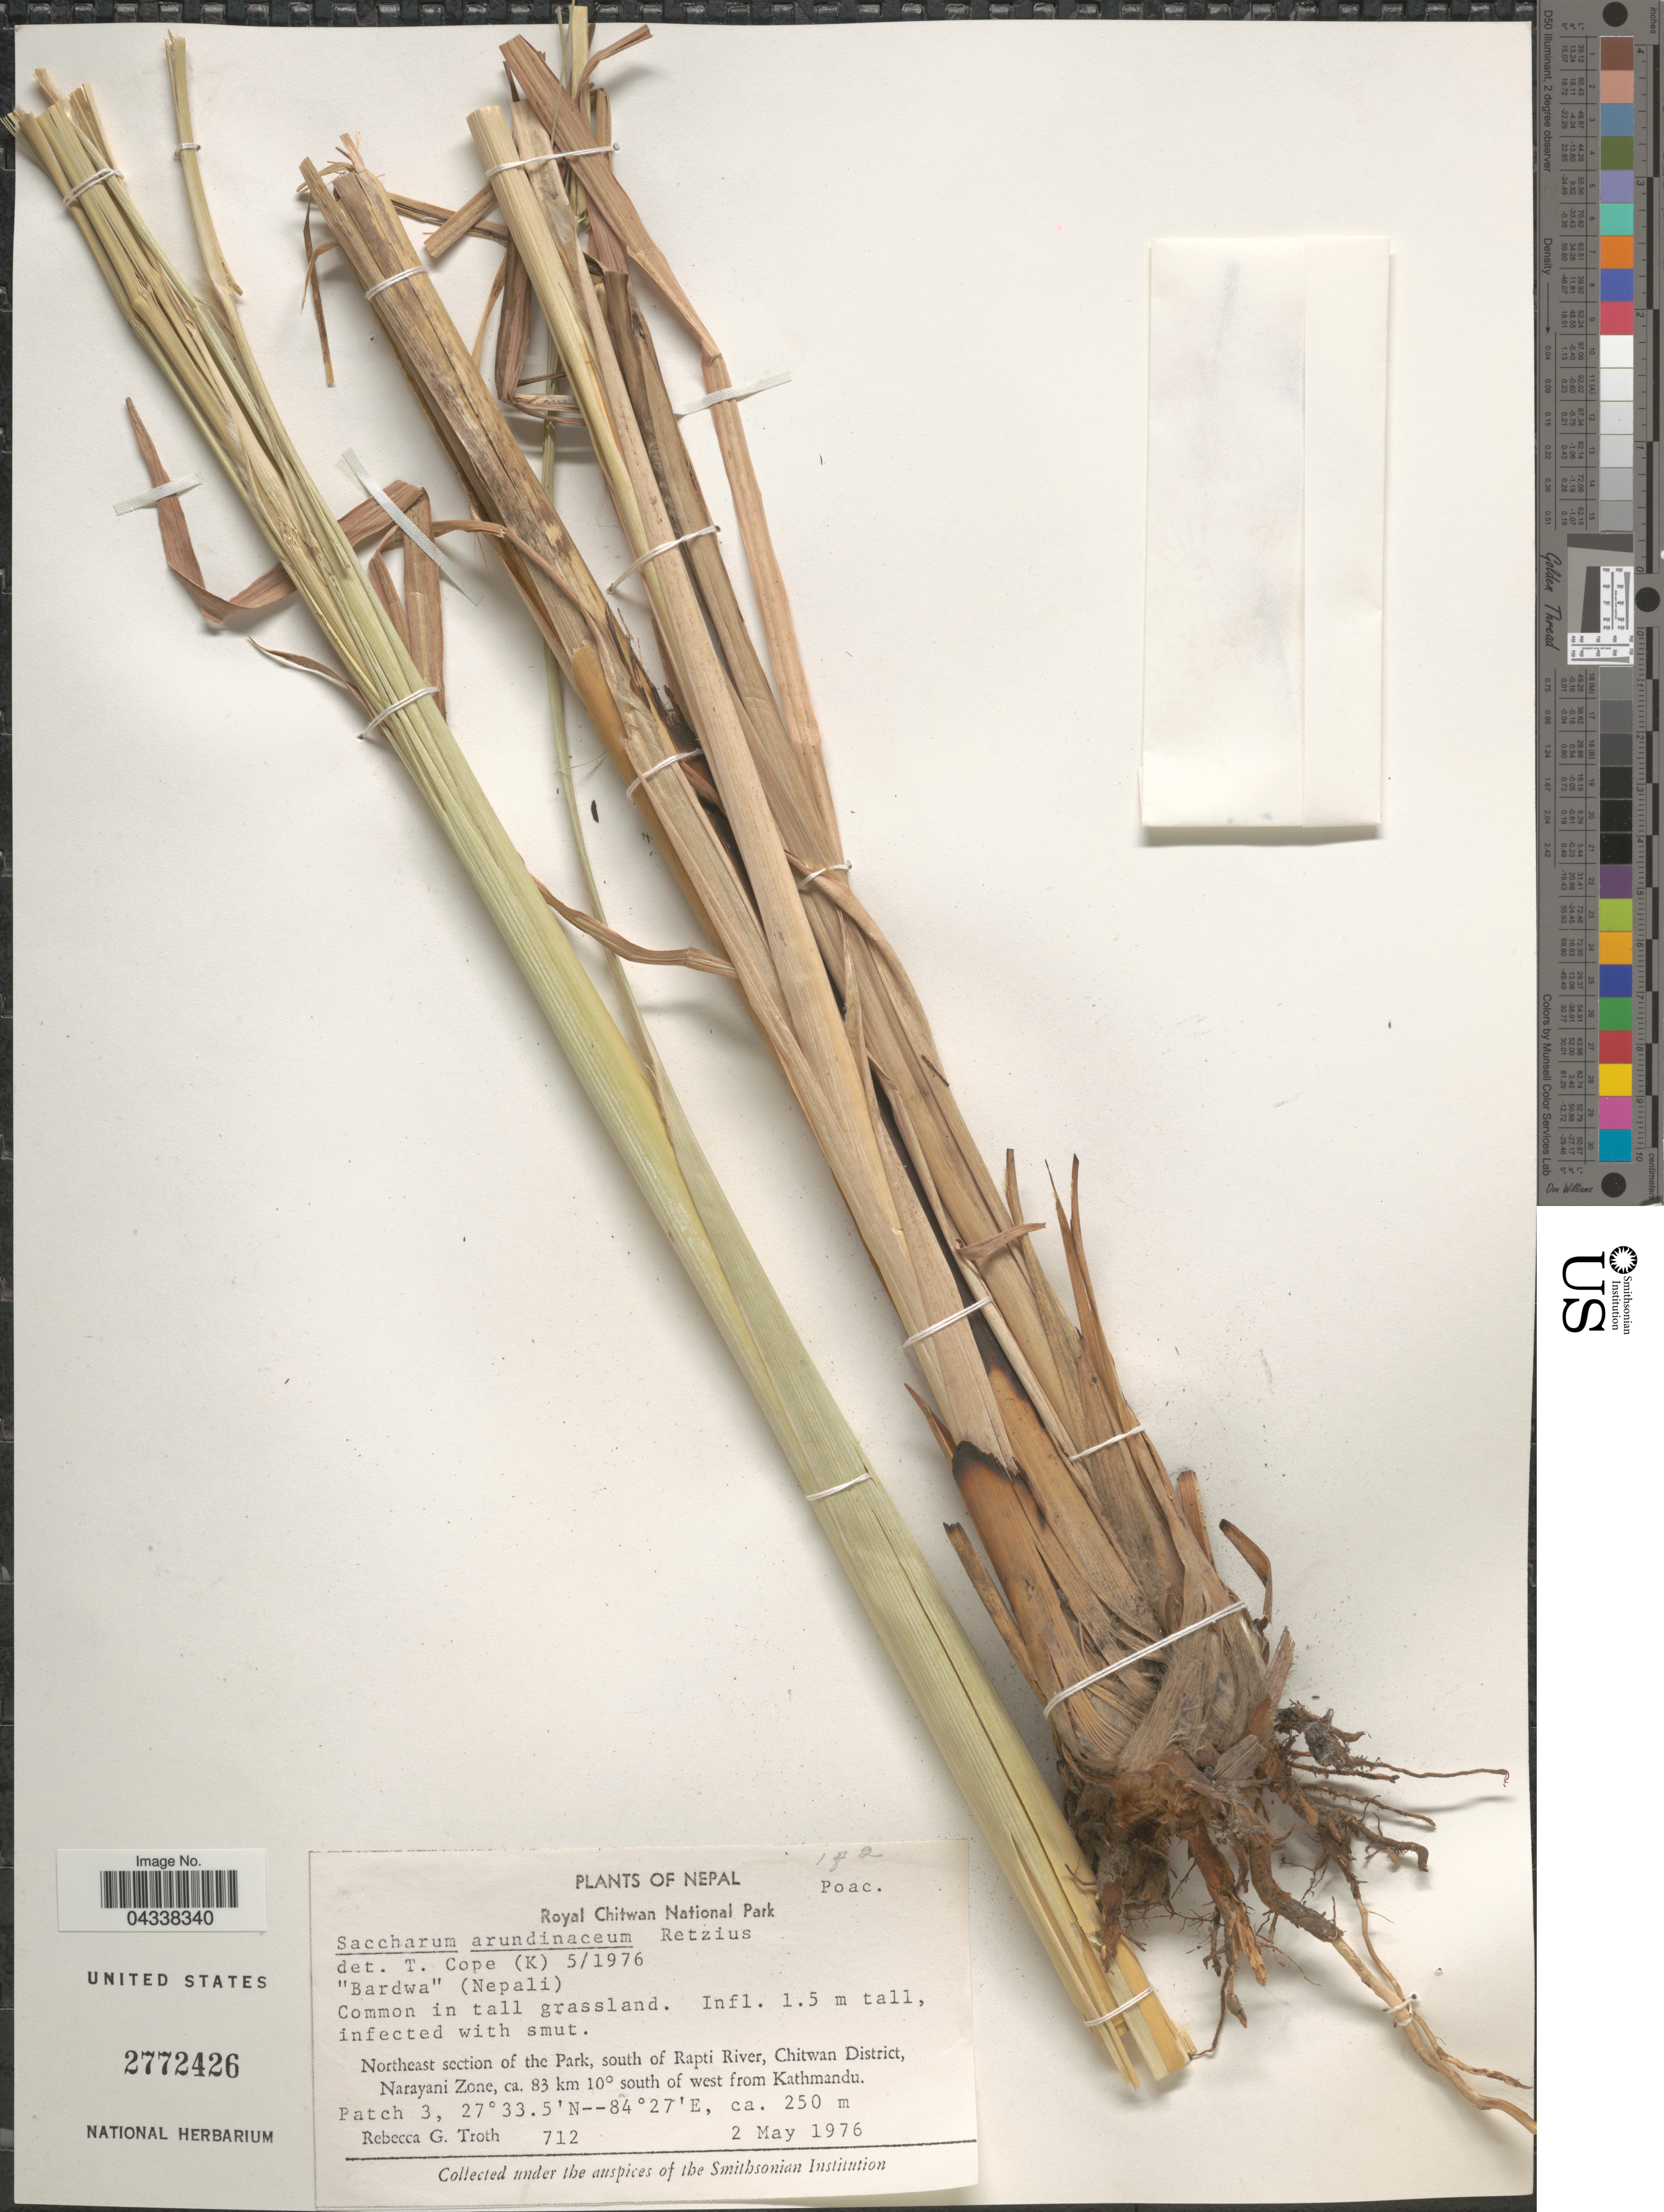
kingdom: Plantae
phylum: Tracheophyta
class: Liliopsida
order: Poales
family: Poaceae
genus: Saccharum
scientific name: Saccharum arundinaceum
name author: Retz.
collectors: R. Troth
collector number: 712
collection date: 1976-05-02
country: Nepal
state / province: Narayani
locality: Royal Chitwan National Park. Northeast section of the Park, south of Rapti River, Chitwan District, Narayani Zone, ca. 83 km 10° south of west from Kathmandu. Patch 3.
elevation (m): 250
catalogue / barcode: US 2772426